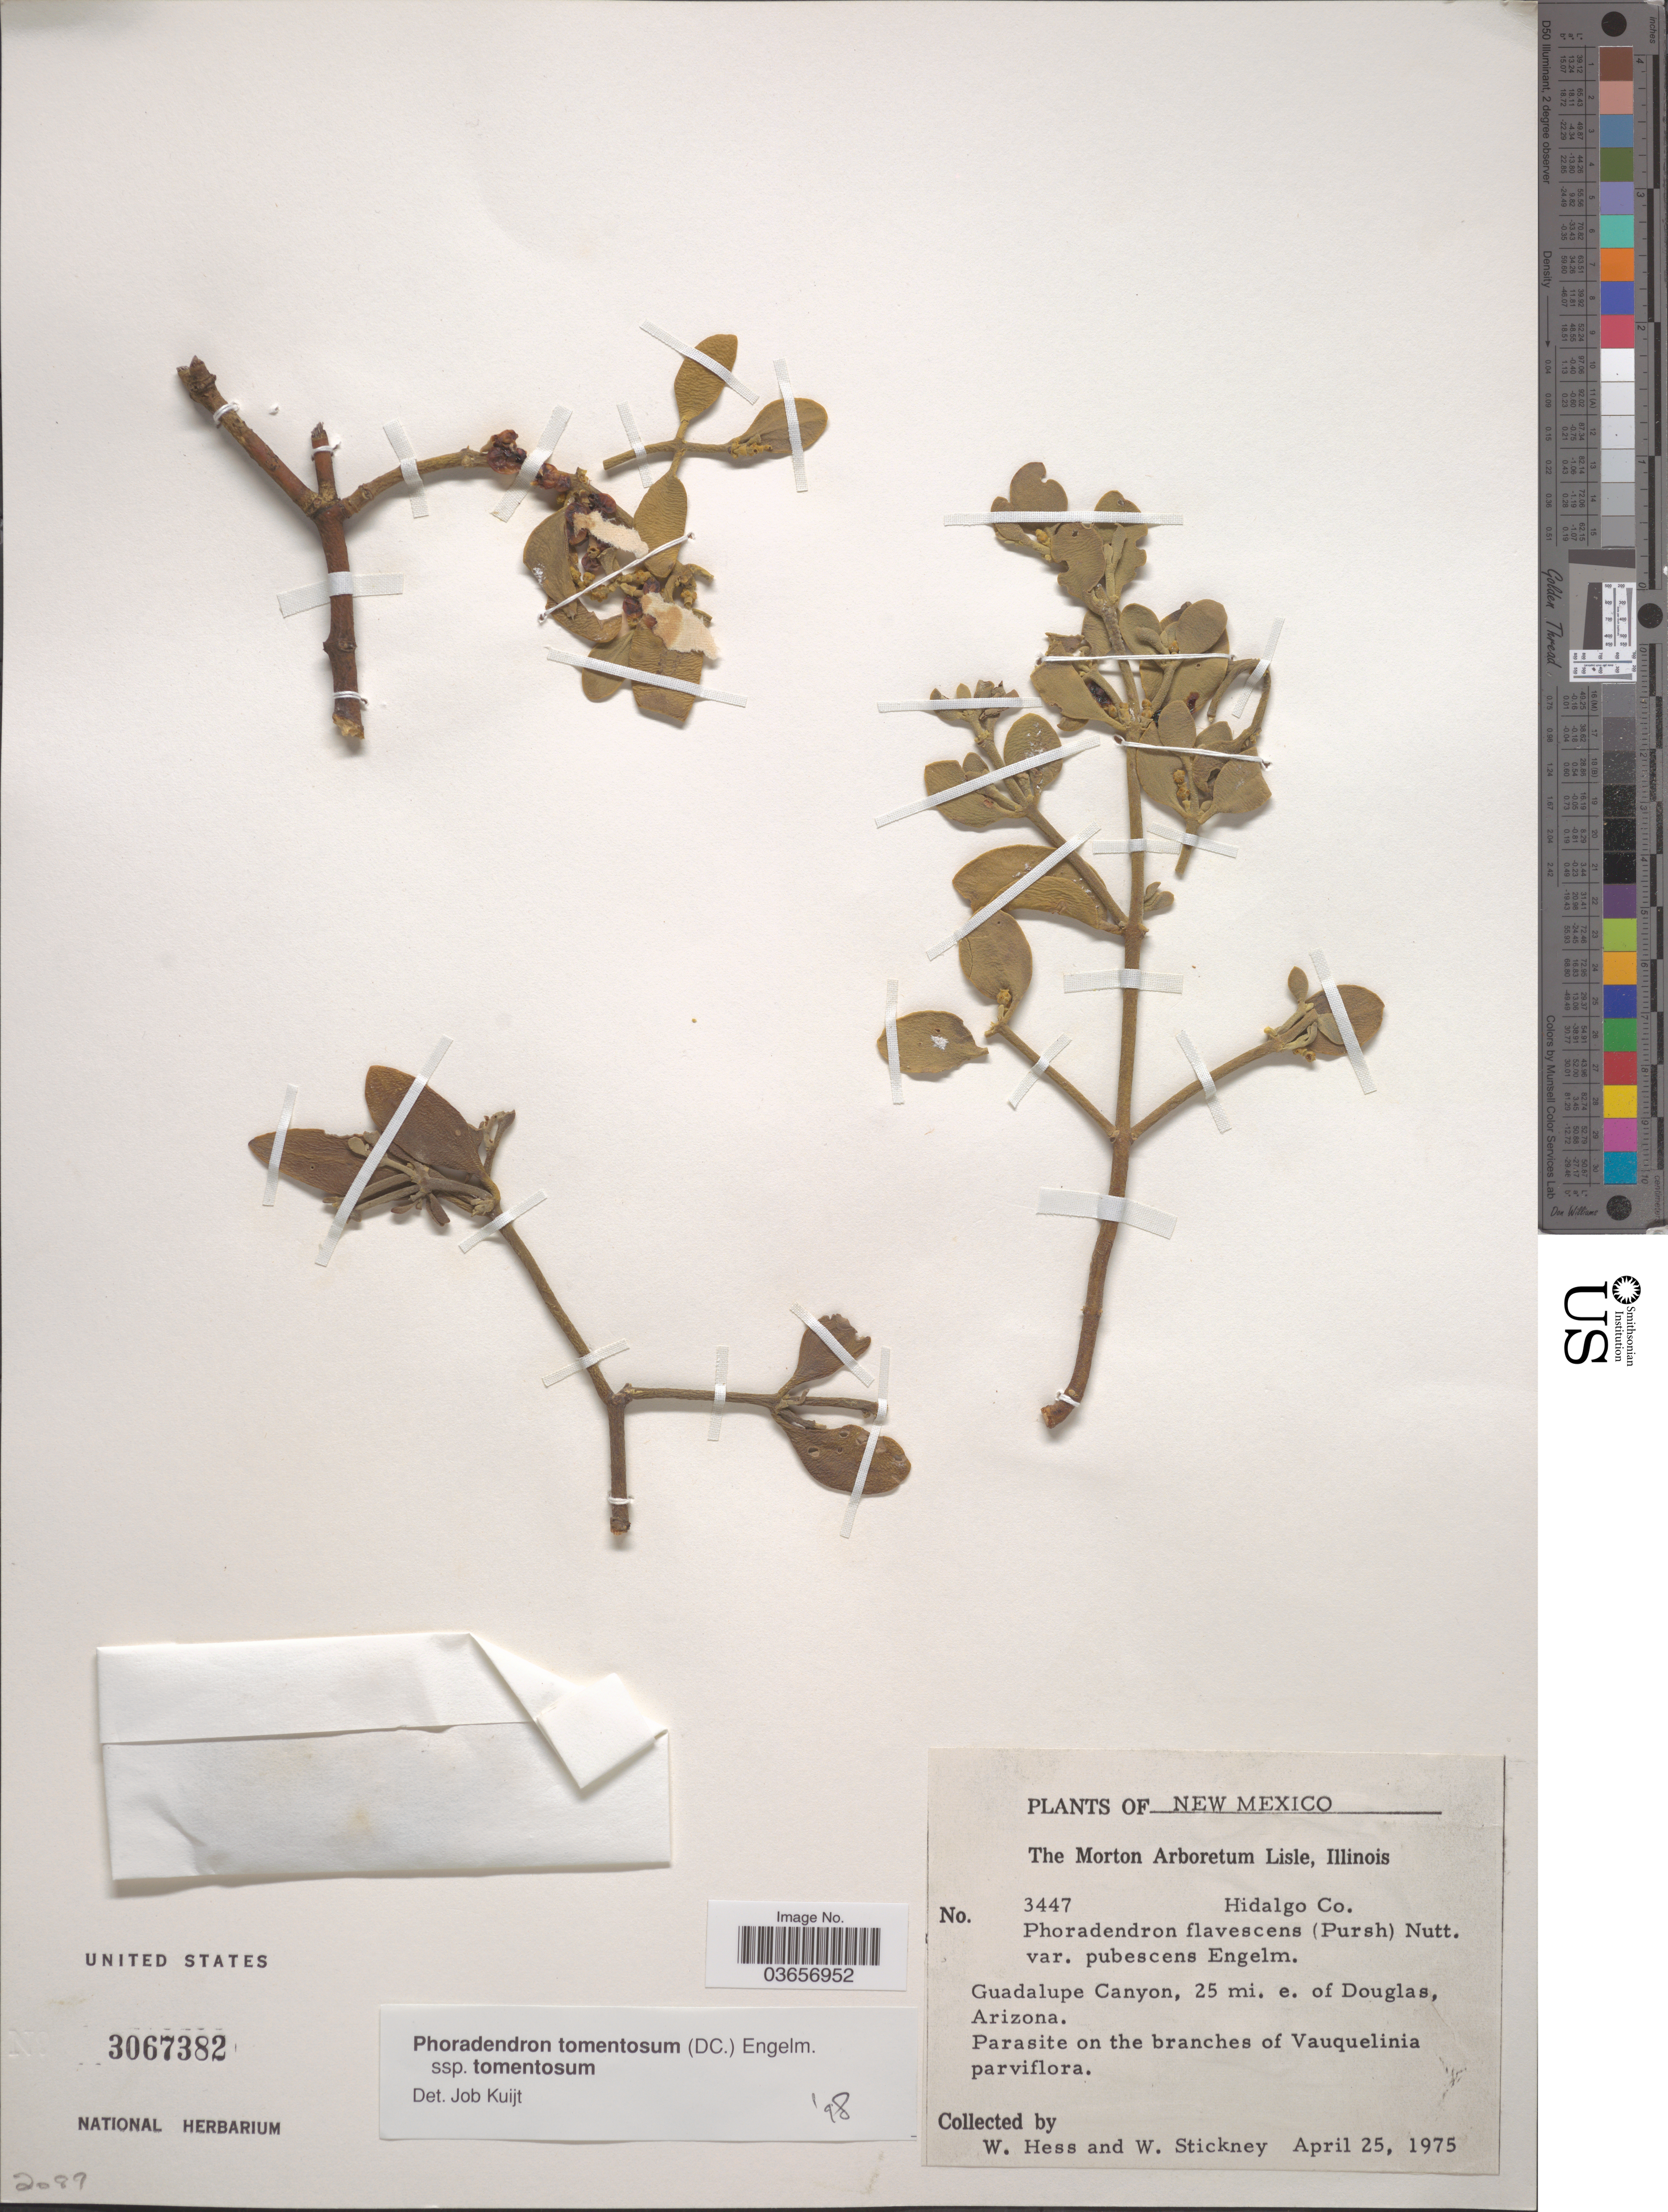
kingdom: Plantae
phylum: Tracheophyta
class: Magnoliopsida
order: Santalales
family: Viscaceae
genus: Phoradendron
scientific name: Phoradendron tomentosum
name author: DC.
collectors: W. Hess & W. Stickney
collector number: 3447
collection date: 1975-04-25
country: United States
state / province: New Mexico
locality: Hidalgo Co. Guadalupe Canyon, 25 mi. e. of Douglas, Arizona.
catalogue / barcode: US 3067382